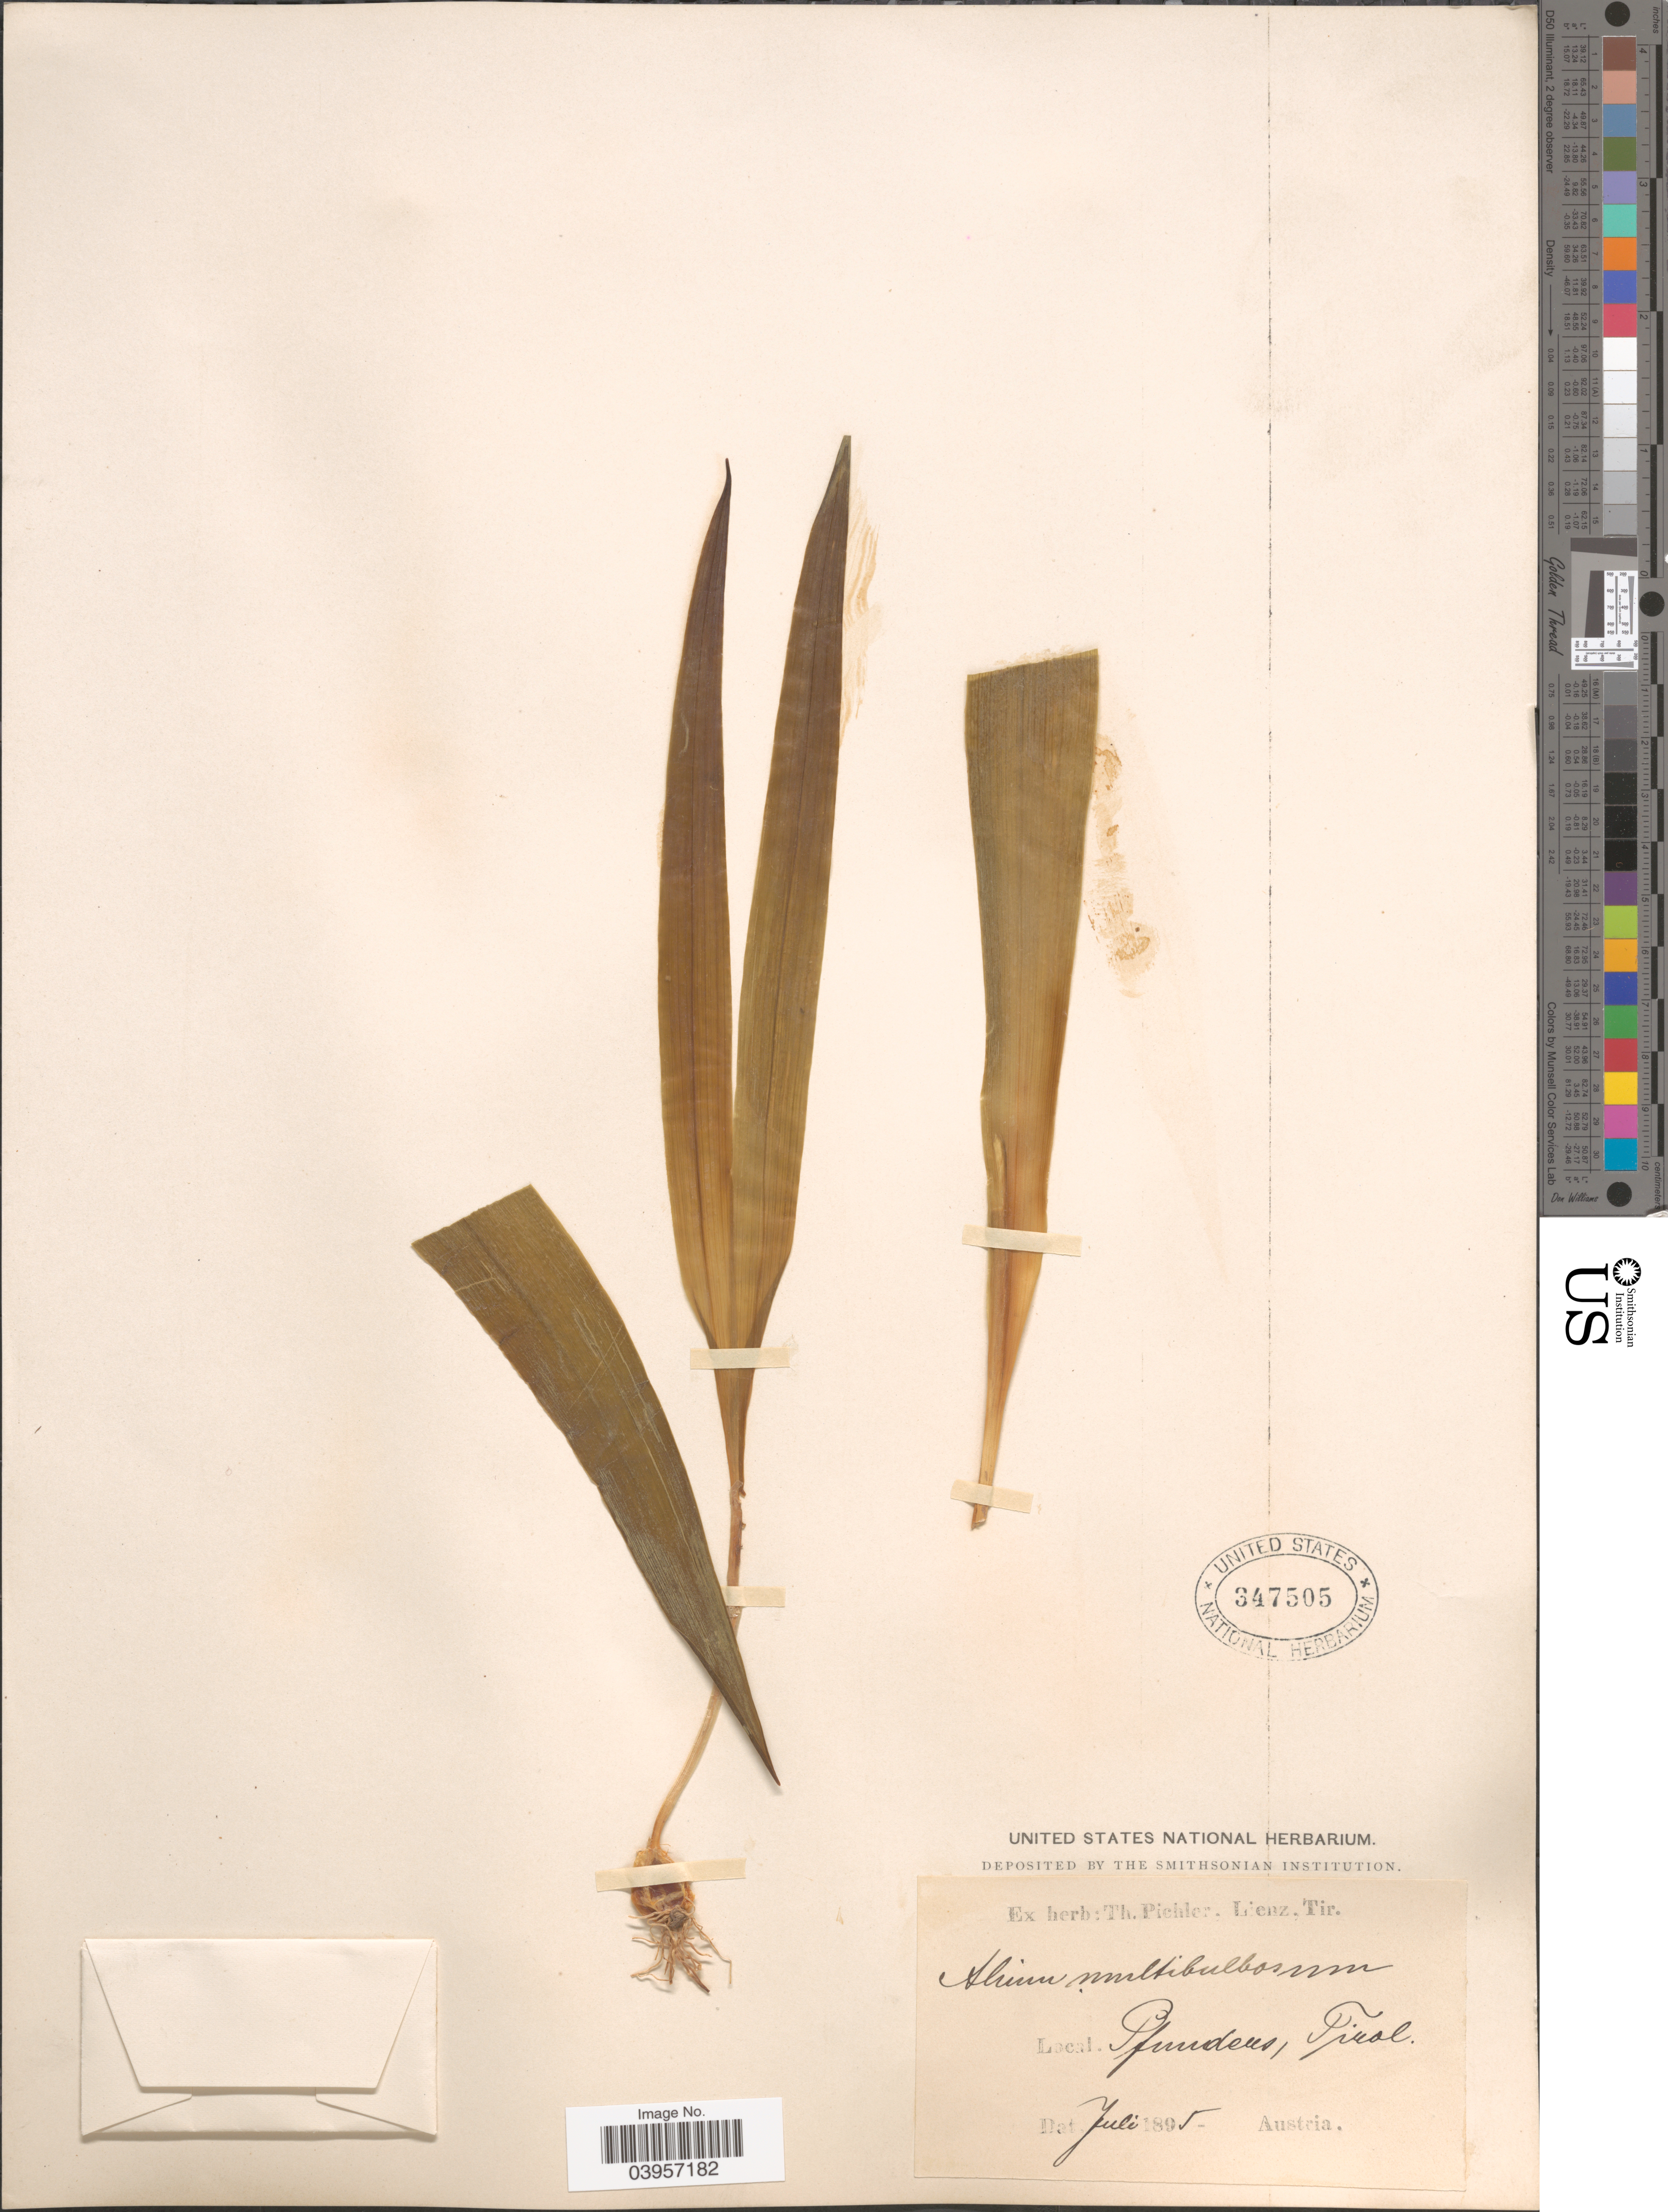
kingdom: Plantae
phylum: Tracheophyta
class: Liliopsida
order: Asparagales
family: Amaryllidaceae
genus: Allium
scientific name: Allium moschatum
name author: L.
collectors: ex herb. T. Pichler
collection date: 1895-07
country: Austria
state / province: Tirol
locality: Pfunders.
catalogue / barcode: US 347505